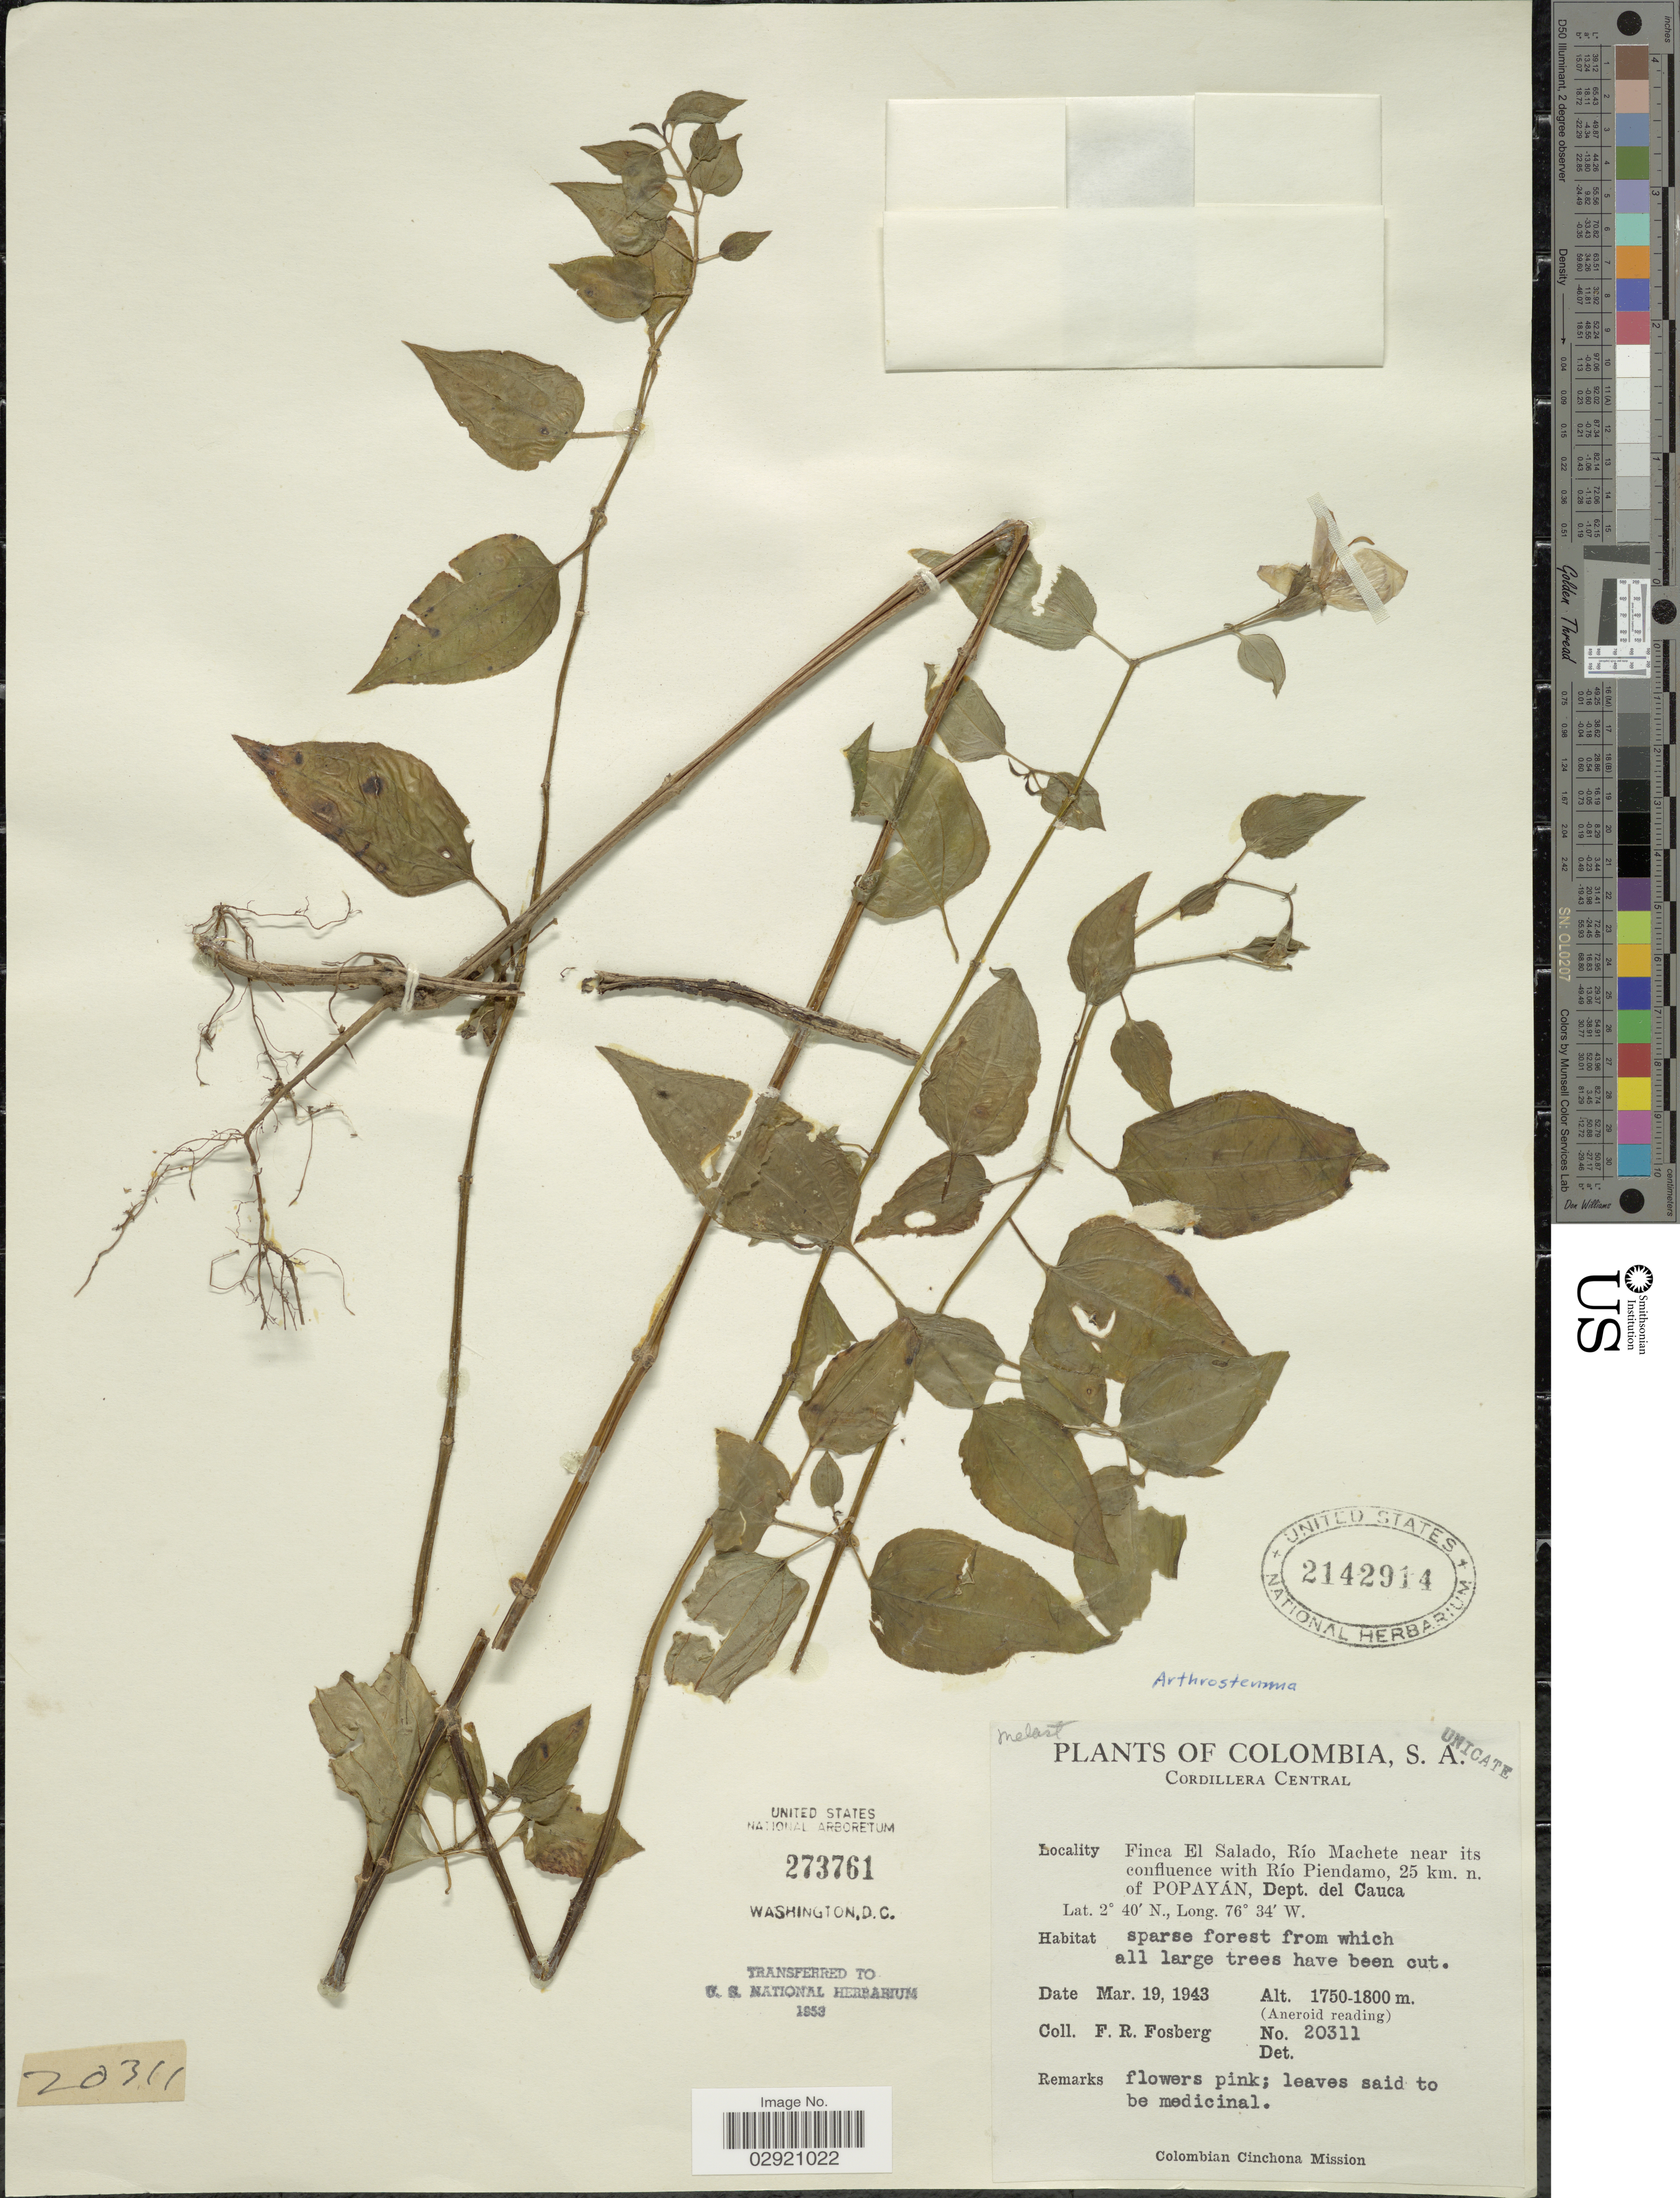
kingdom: Plantae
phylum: Tracheophyta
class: Magnoliopsida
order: Myrtales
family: Melastomataceae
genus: Arthrostemma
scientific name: Arthrostemma sp.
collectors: F. R. Fosberg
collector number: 20311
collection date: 1943-03-19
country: Colombia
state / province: Cauca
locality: Cordillera Central. Finca El Salado, Río Machete near its confluence with Río Piendamo, 25 km. n. of Popayán, Dept. del Cauca.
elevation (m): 1750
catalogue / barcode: US 2142914